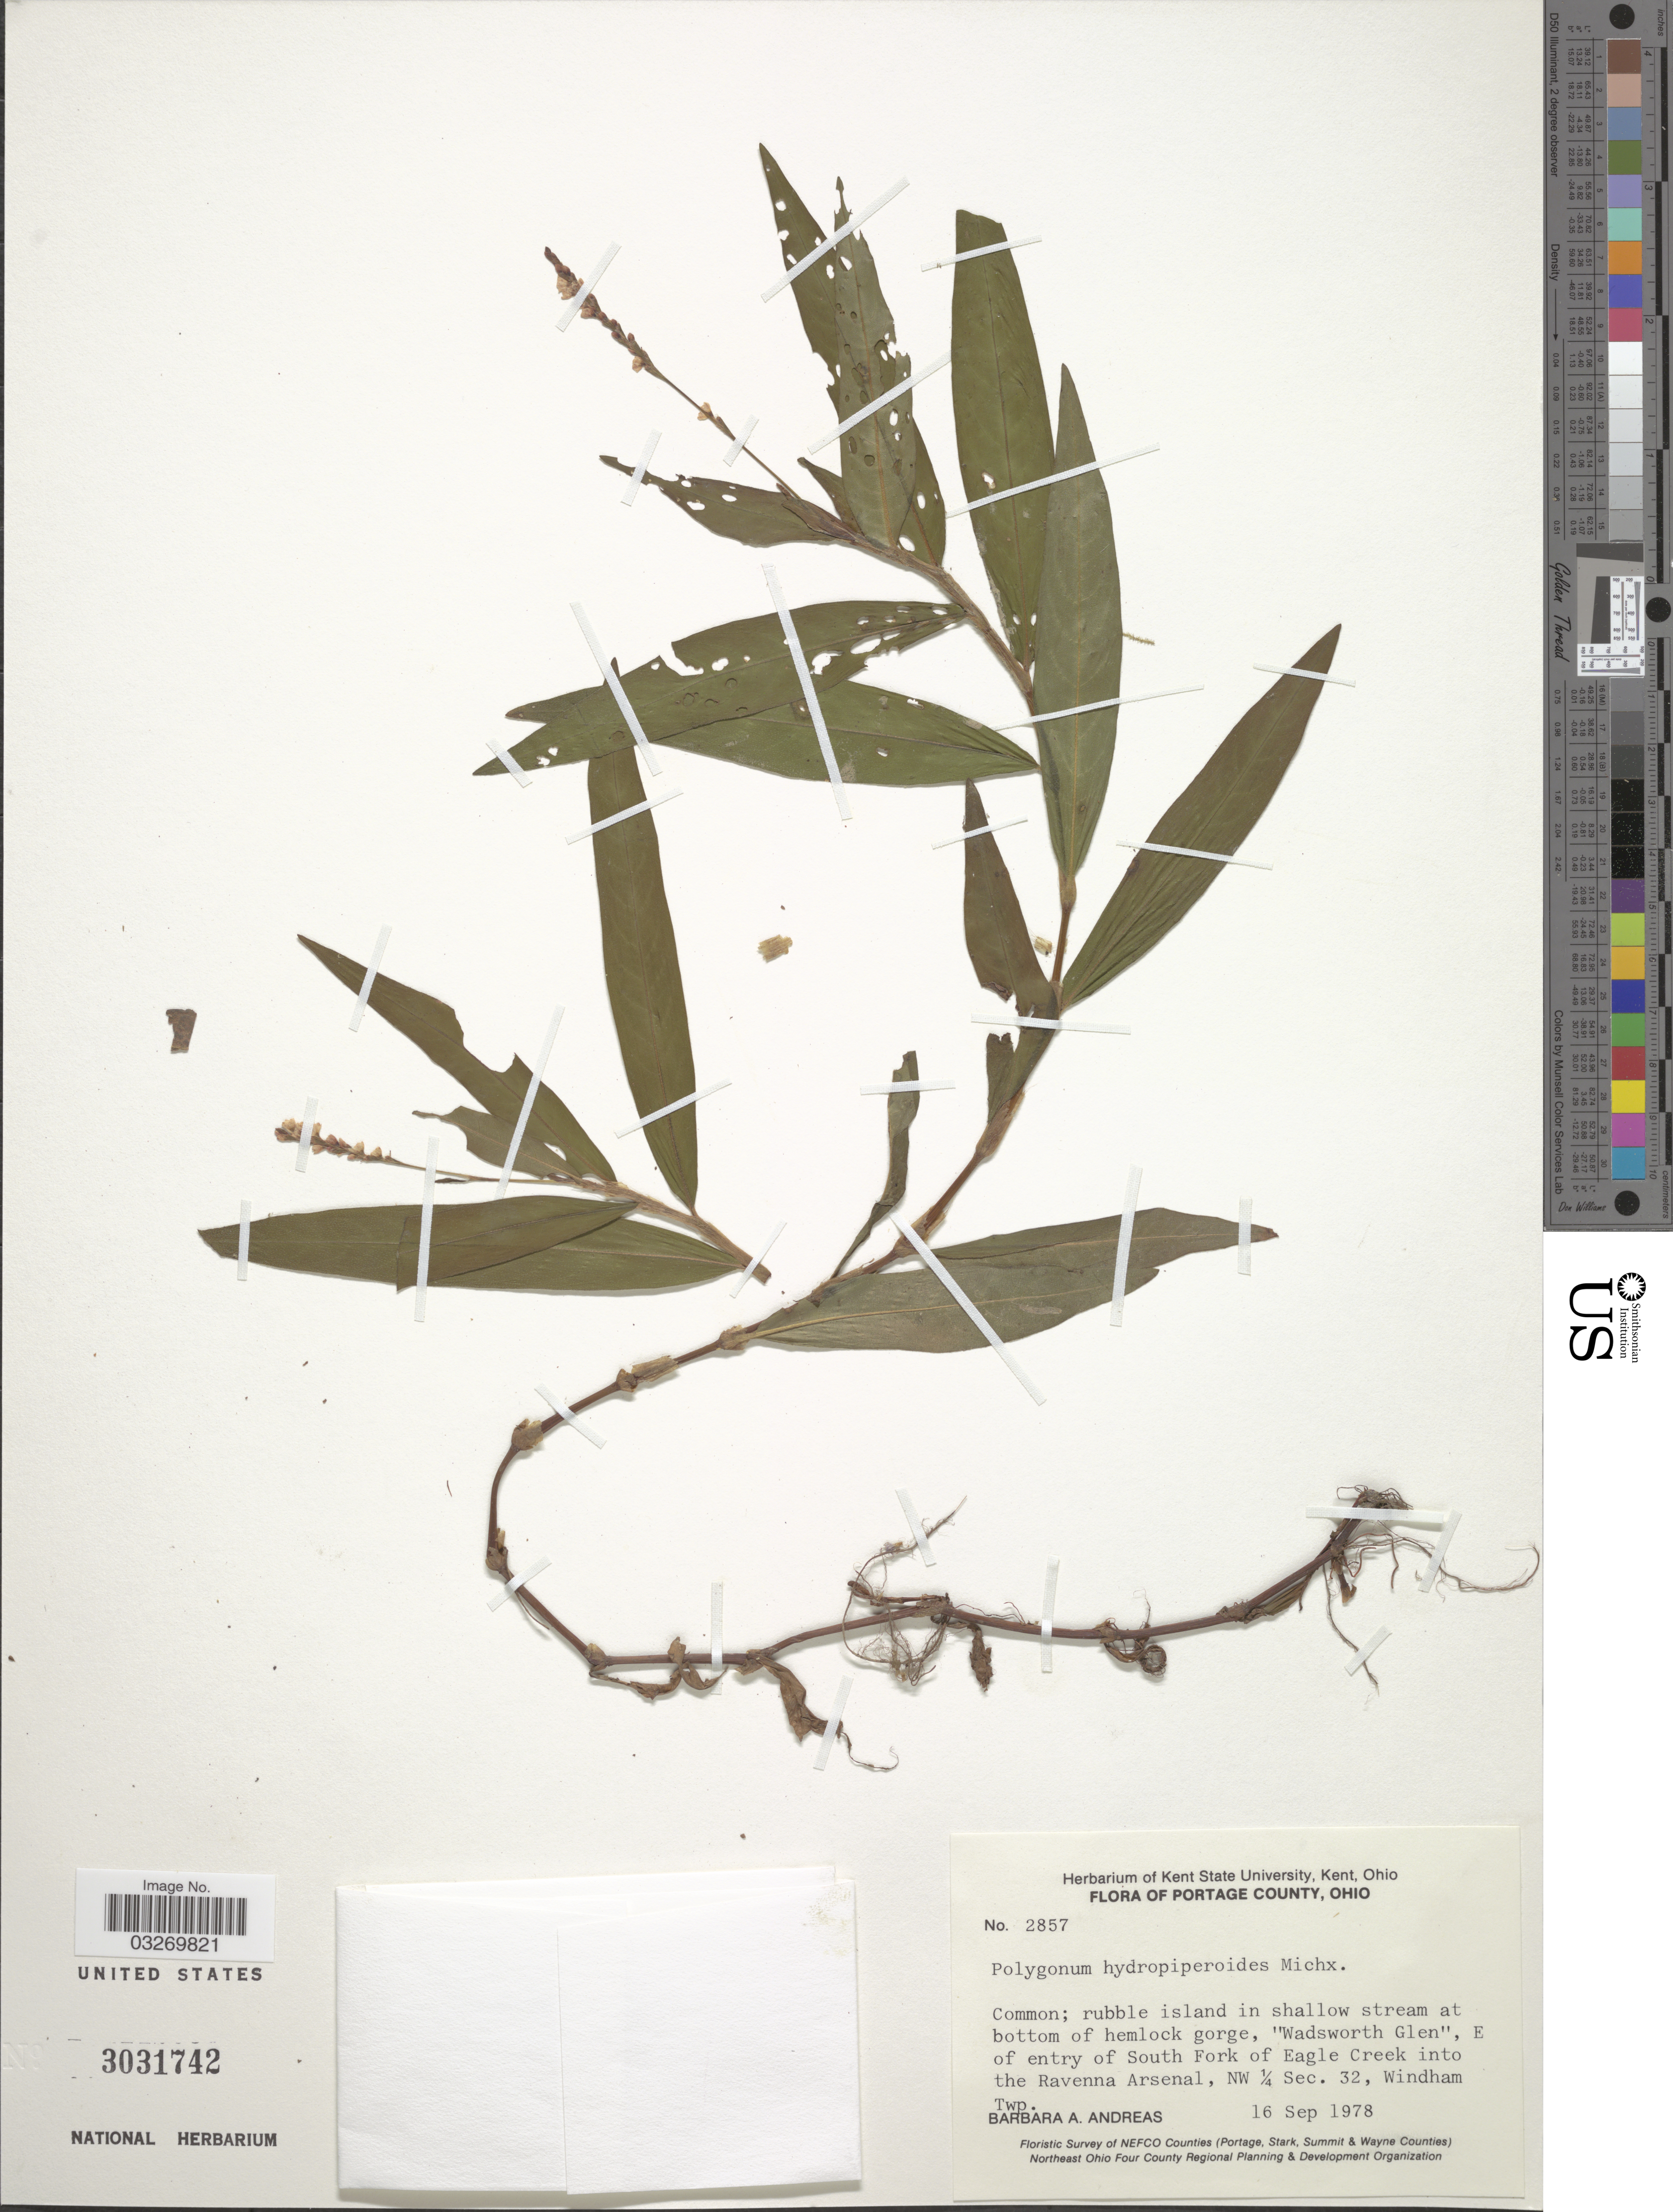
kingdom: Plantae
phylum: Tracheophyta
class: Magnoliopsida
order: Caryophyllales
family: Polygonaceae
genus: Persicaria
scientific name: Persicaria hydropiperoides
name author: (Michx.) Small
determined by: Atha, D. E.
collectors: B. A. Andreas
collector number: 2857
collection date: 1978-09-16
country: United States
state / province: Ohio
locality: Portage County. Common; rubble island in shallow stream at bottom of hemlock gorge, "Wadsworth Glen", E of entry of South Fork of Eagle Creek into the Ravenna Arsenal, NW ¼ Sec. 32, Windham Twp.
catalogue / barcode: US 3031742